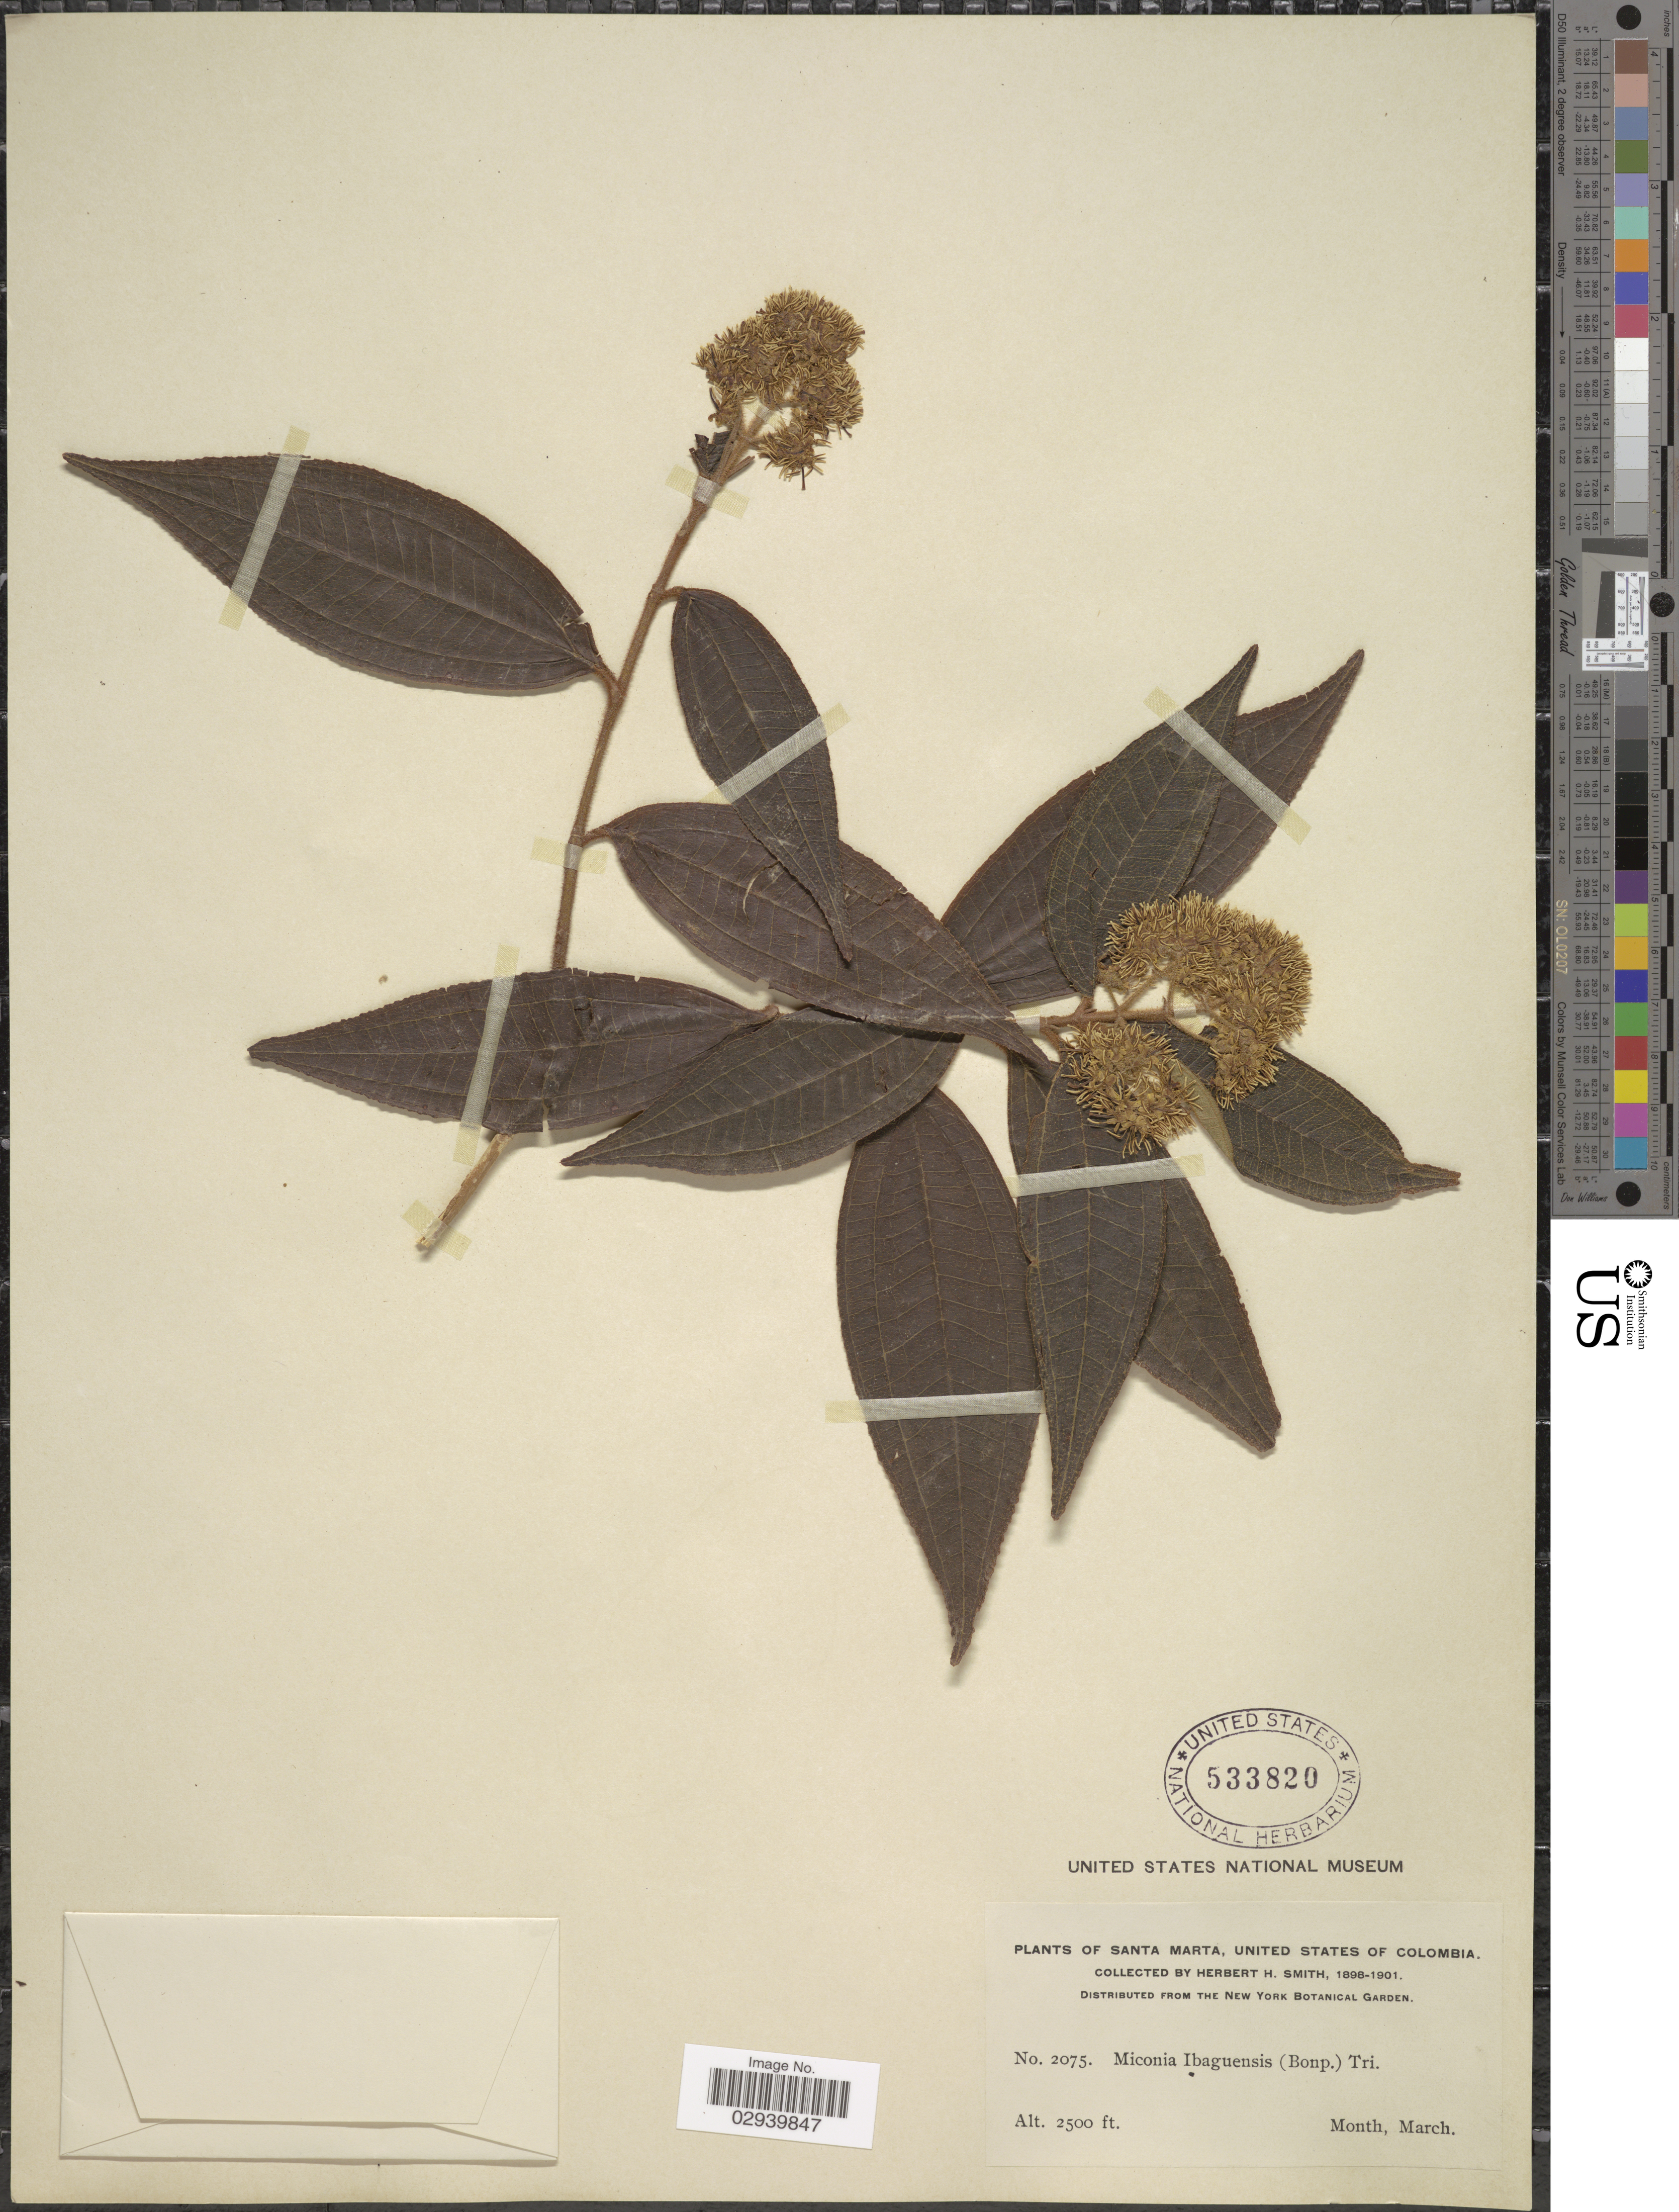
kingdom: Plantae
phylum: Tracheophyta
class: Magnoliopsida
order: Myrtales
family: Melastomataceae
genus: Miconia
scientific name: Miconia ibaguensis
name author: (Bonpl.) Triana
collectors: Herbert H. Smith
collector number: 2075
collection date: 1898-03/1901-03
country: Colombia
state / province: Magdalena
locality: Santa Marta, United States of Colombia.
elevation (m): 762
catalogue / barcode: US 533820